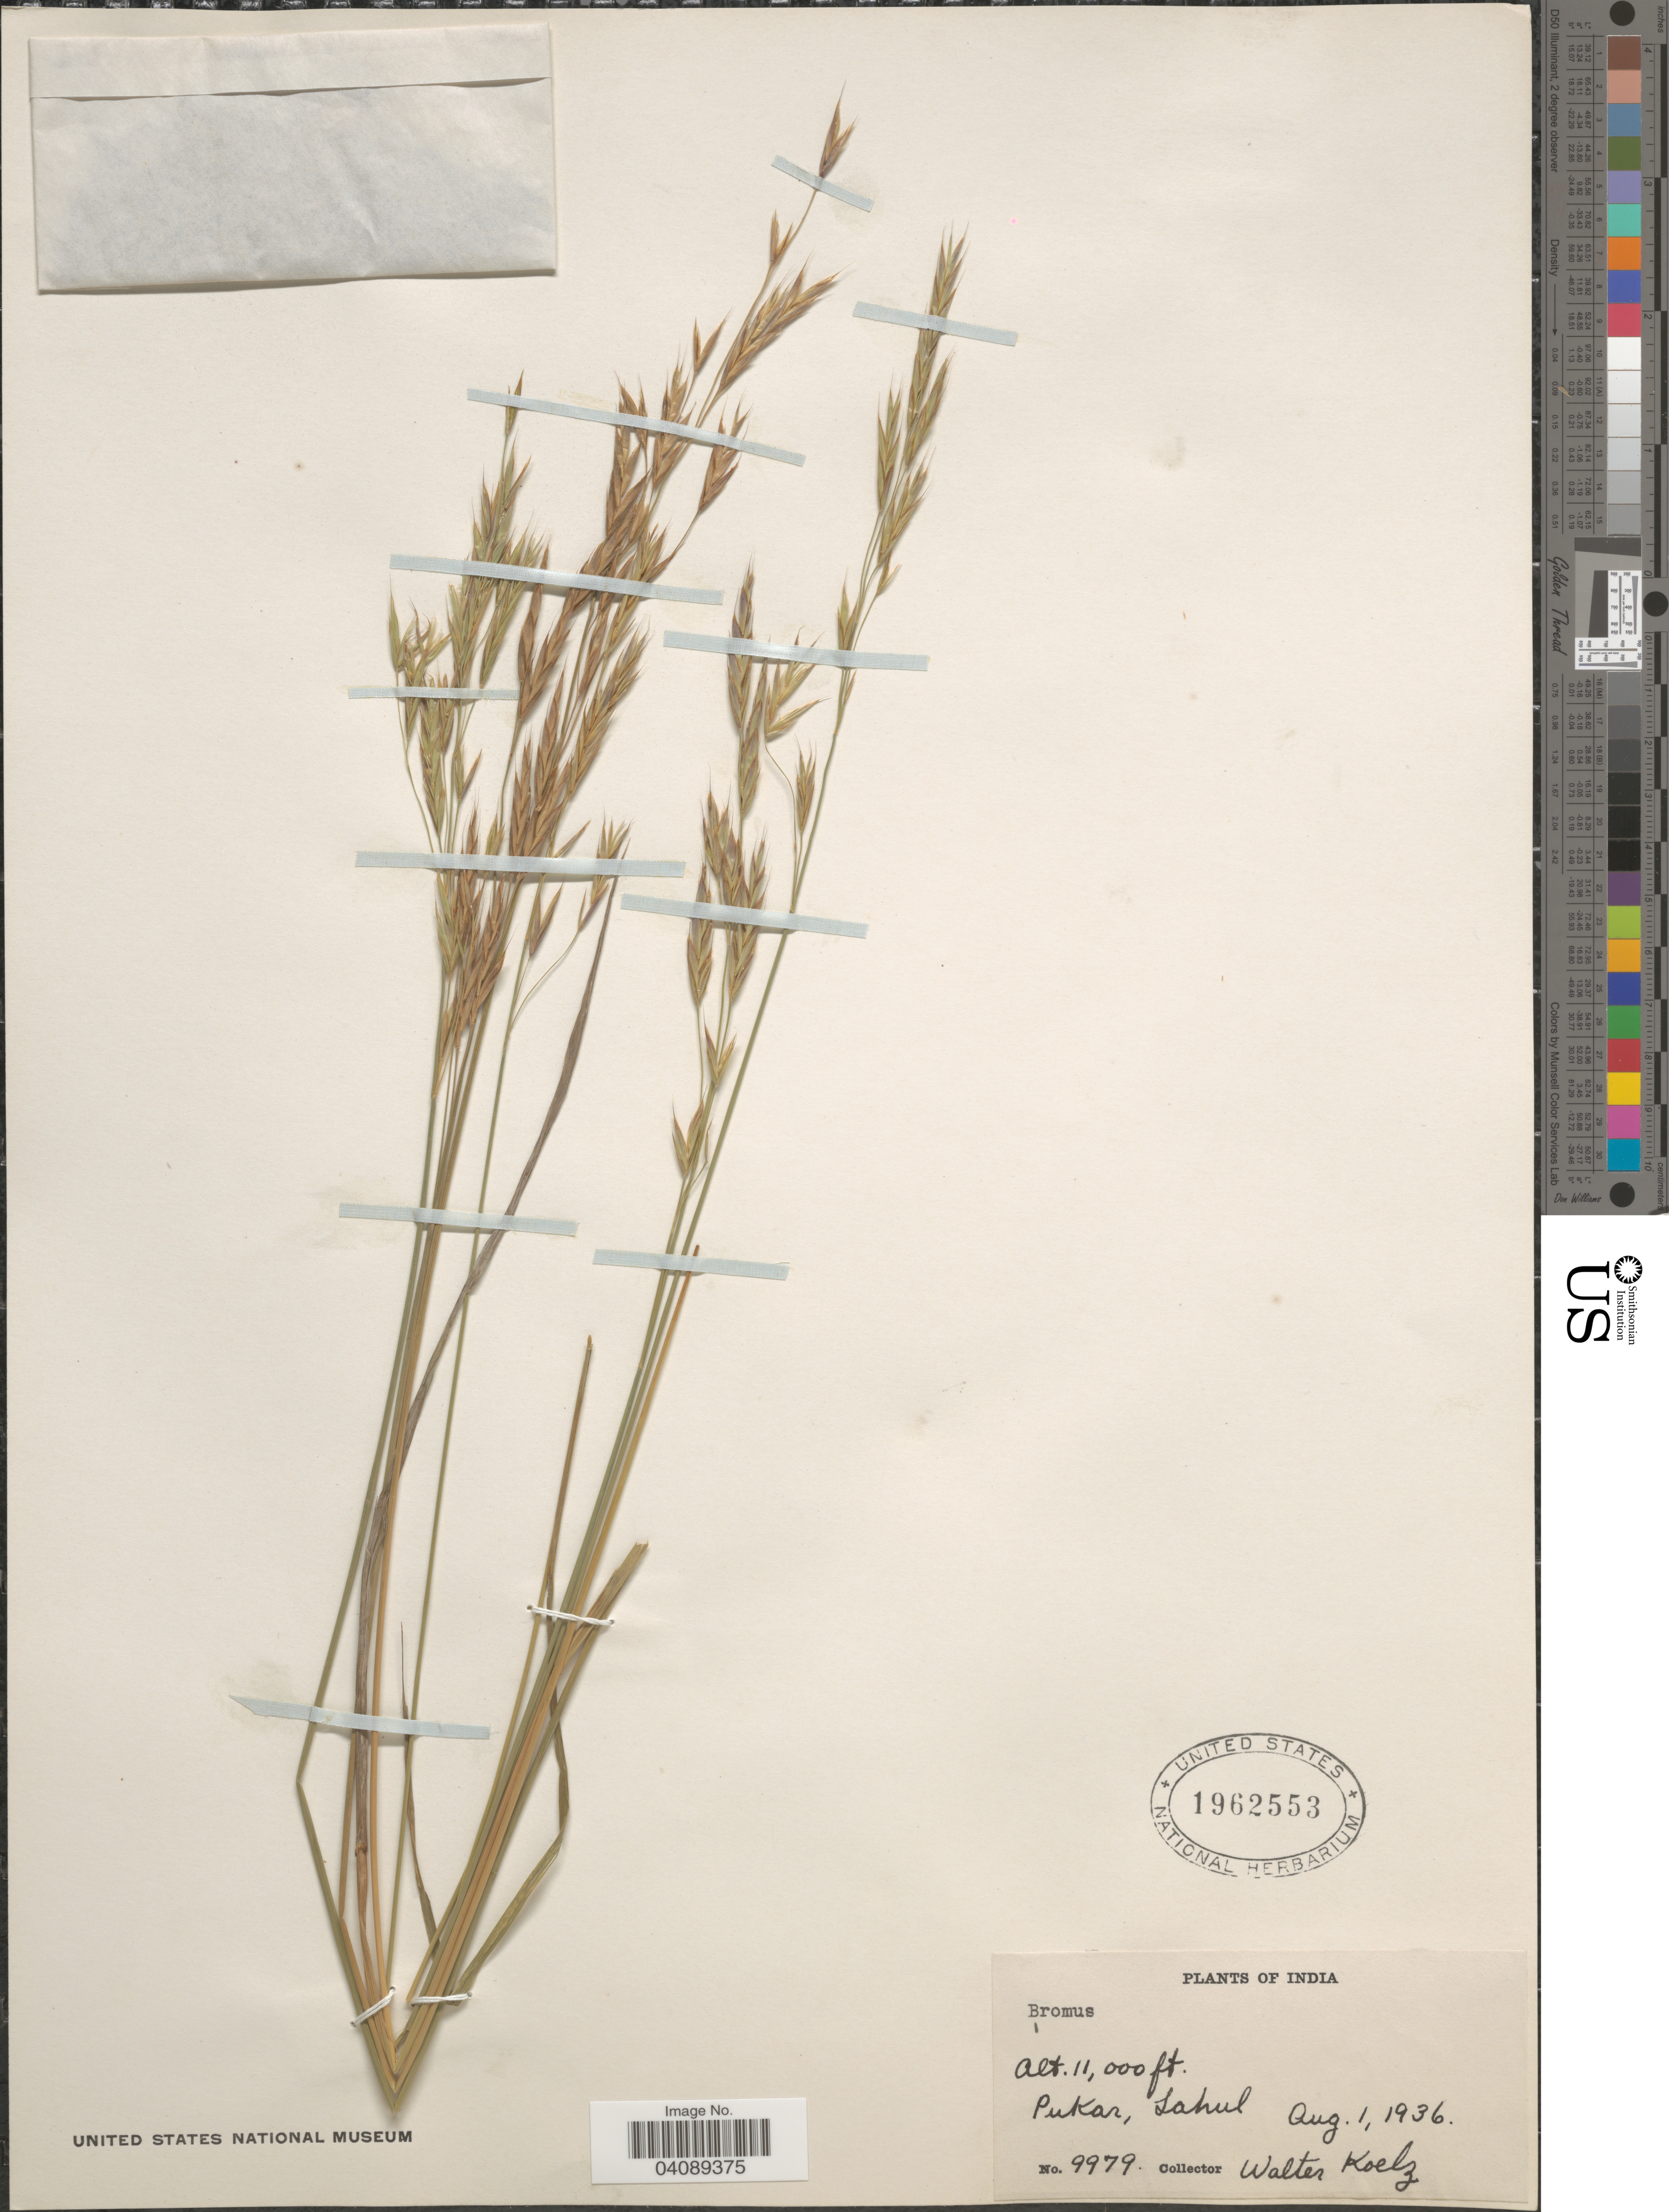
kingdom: Plantae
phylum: Tracheophyta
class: Liliopsida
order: Poales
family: Poaceae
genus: Bromus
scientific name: Bromus sp.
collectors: W. N. Koelz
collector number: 9979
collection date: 1936-08-01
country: India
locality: Pukar, Lahul.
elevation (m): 3353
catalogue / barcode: US 1962553